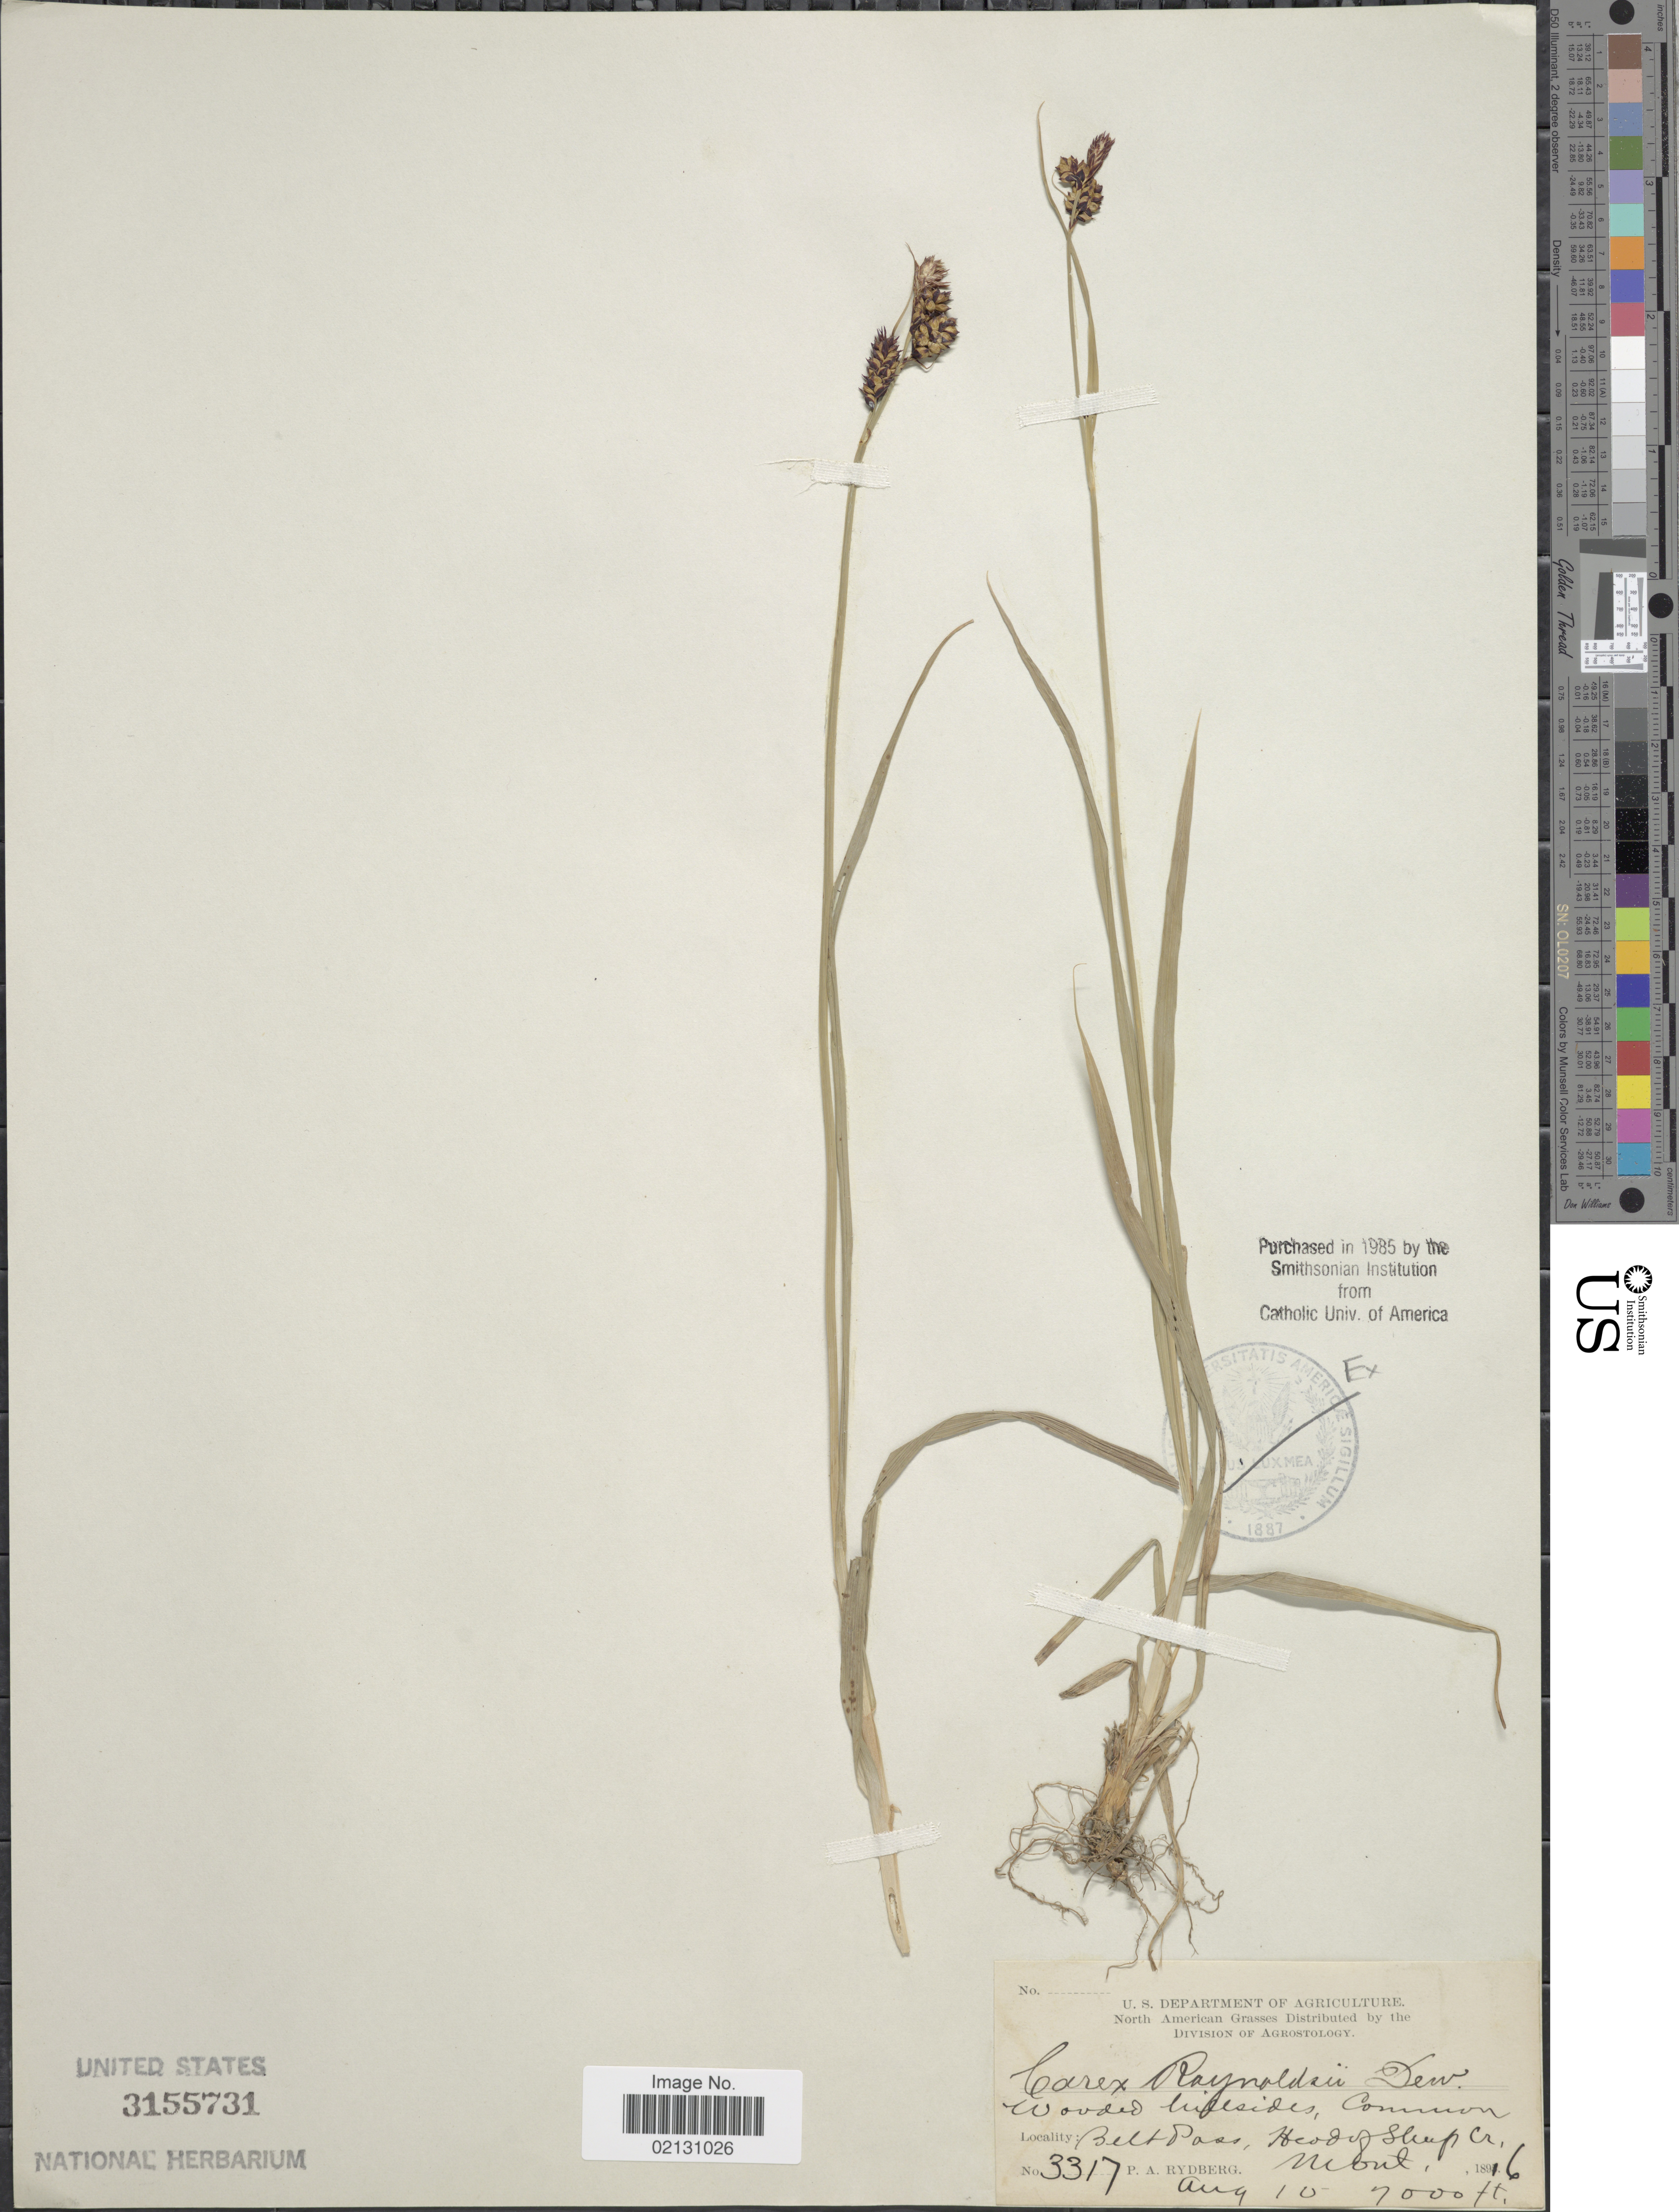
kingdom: Plantae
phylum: Tracheophyta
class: Liliopsida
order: Poales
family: Cyperaceae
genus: Carex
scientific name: Carex raynoldsii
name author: Dewey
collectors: P. A. Rydberg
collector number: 3317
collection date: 1896-08-10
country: United States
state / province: Montana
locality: Wooded hillsides, Common Belt Pass, Head of Sheep Cr.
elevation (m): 2134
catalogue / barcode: US 3155731